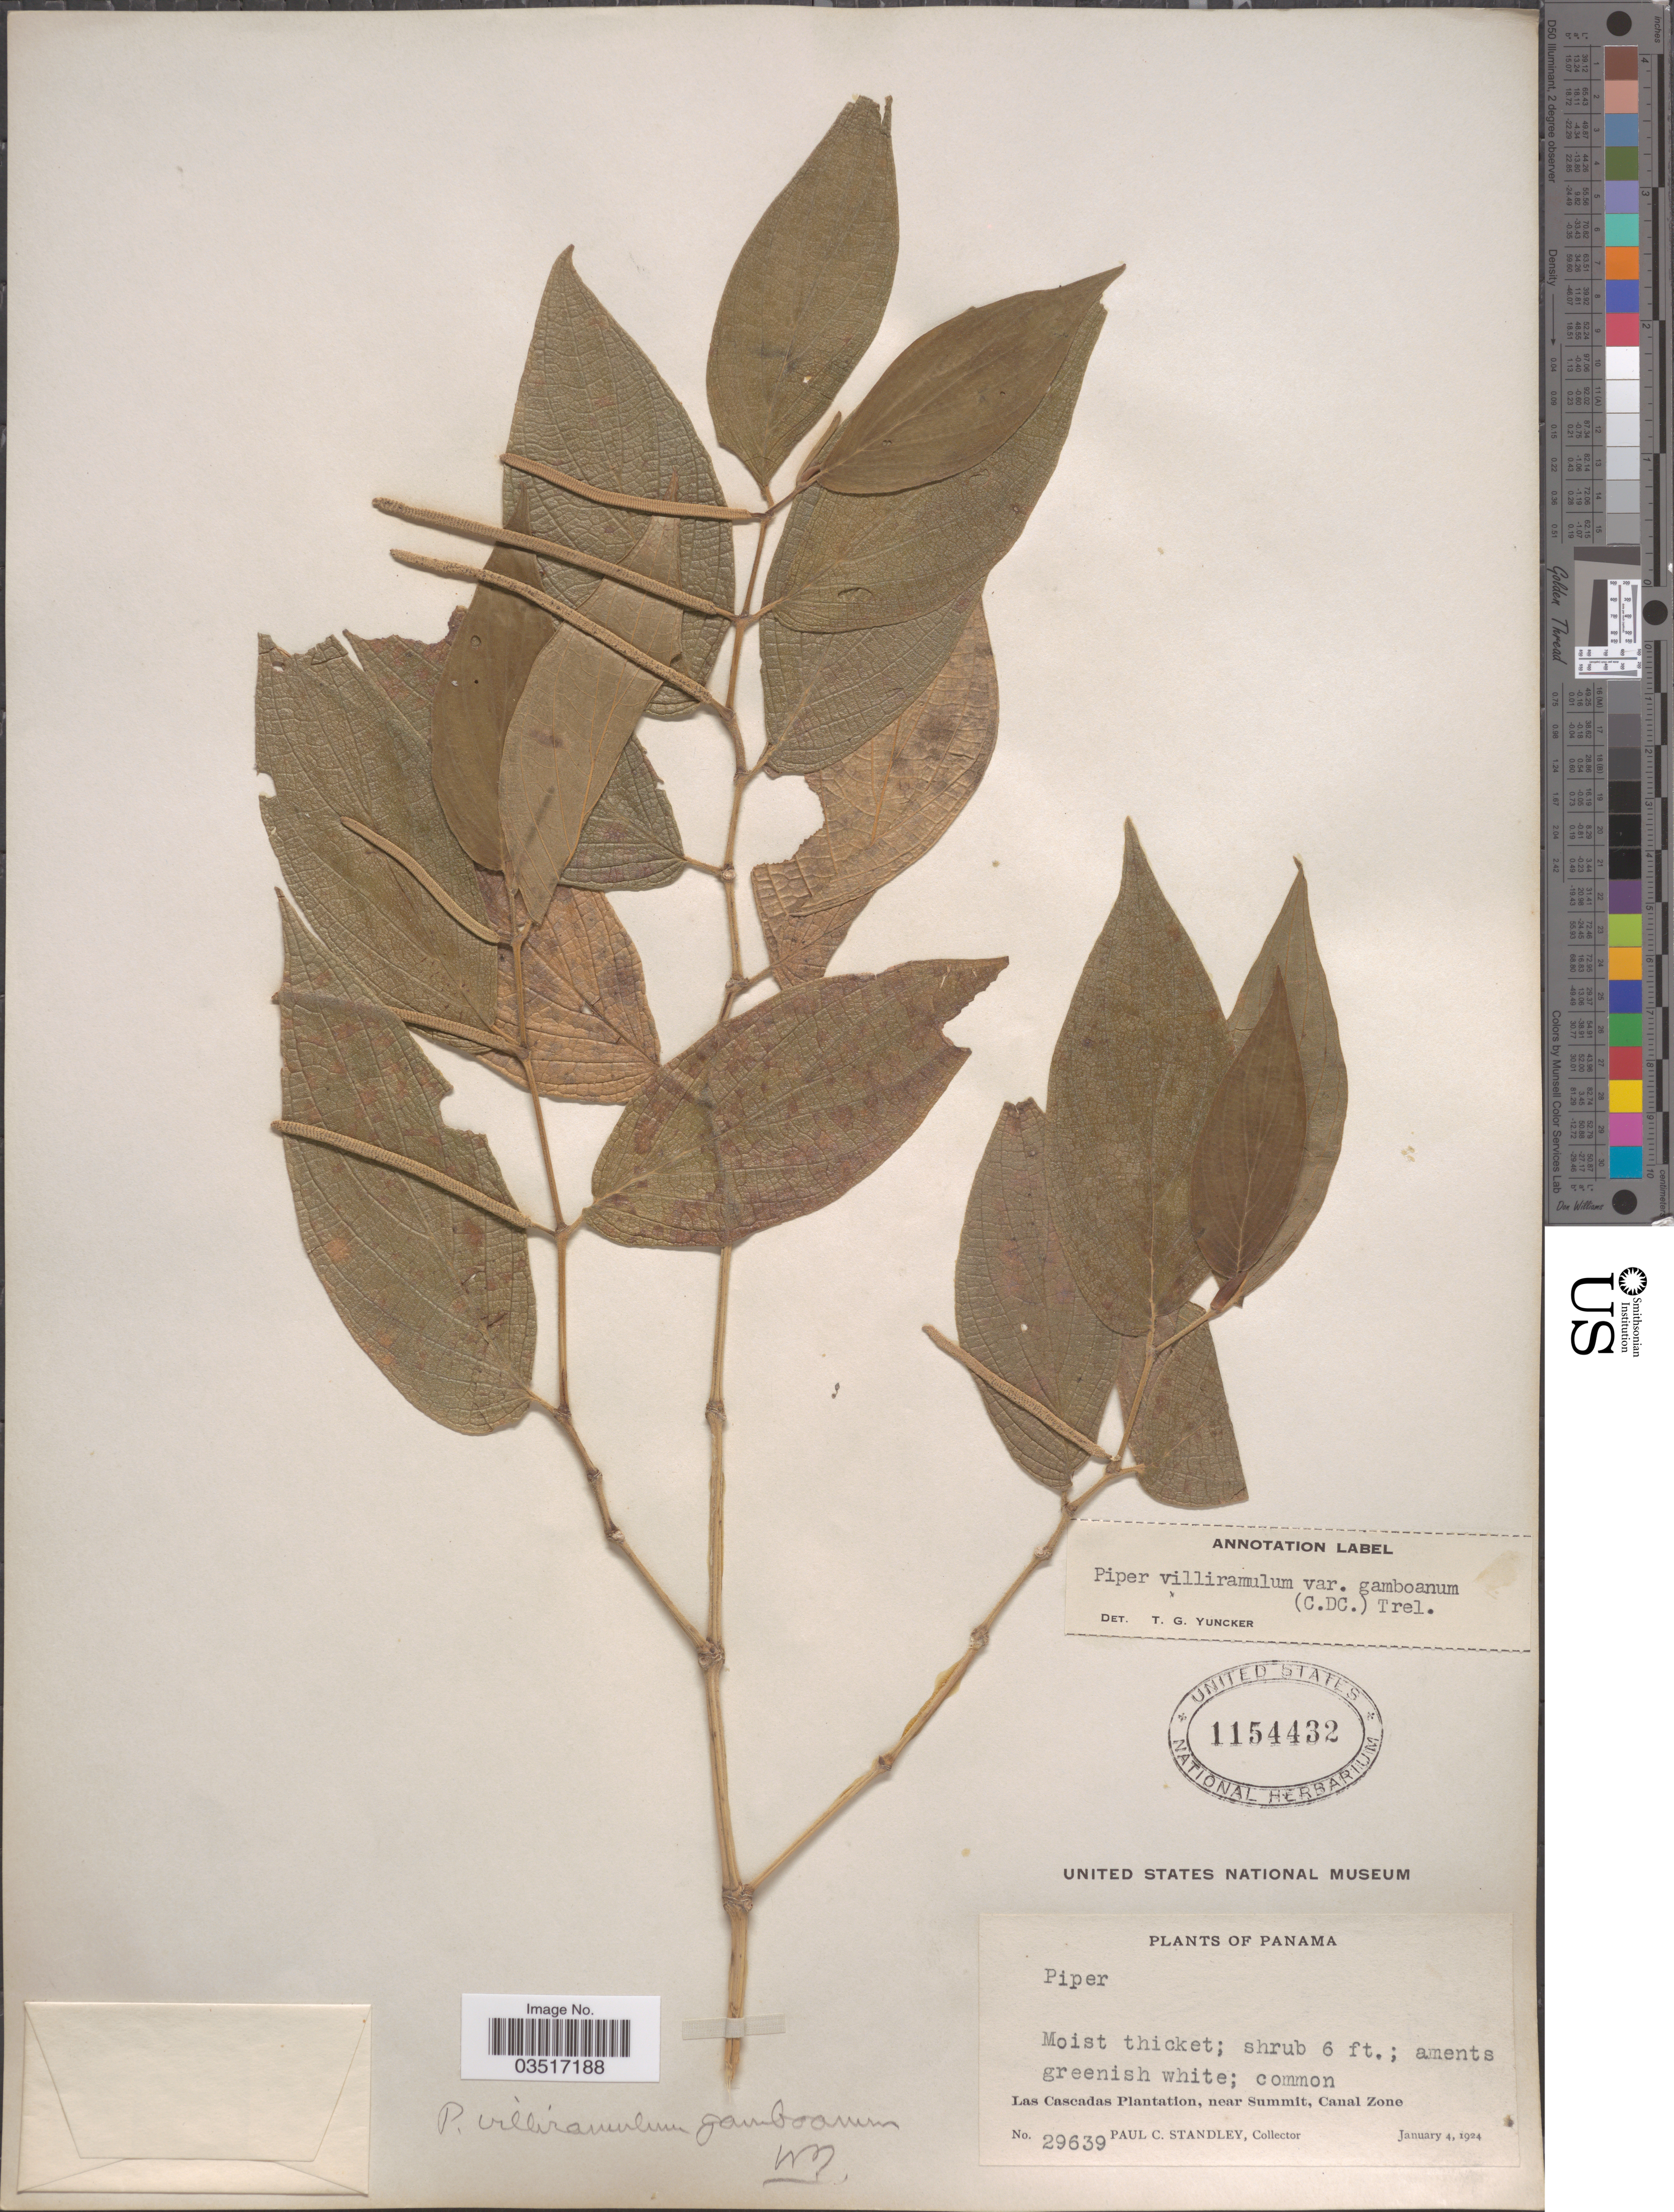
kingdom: Plantae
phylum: Tracheophyta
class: Magnoliopsida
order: Piperales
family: Piperaceae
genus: Piper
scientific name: Piper villiramulum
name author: C. DC.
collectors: P. C. Standley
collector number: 29639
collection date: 1924-01-04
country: Panama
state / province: Colón / Panamá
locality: Las Cascadas Plantation, near Summit, Canal Zone.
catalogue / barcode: US 1154432